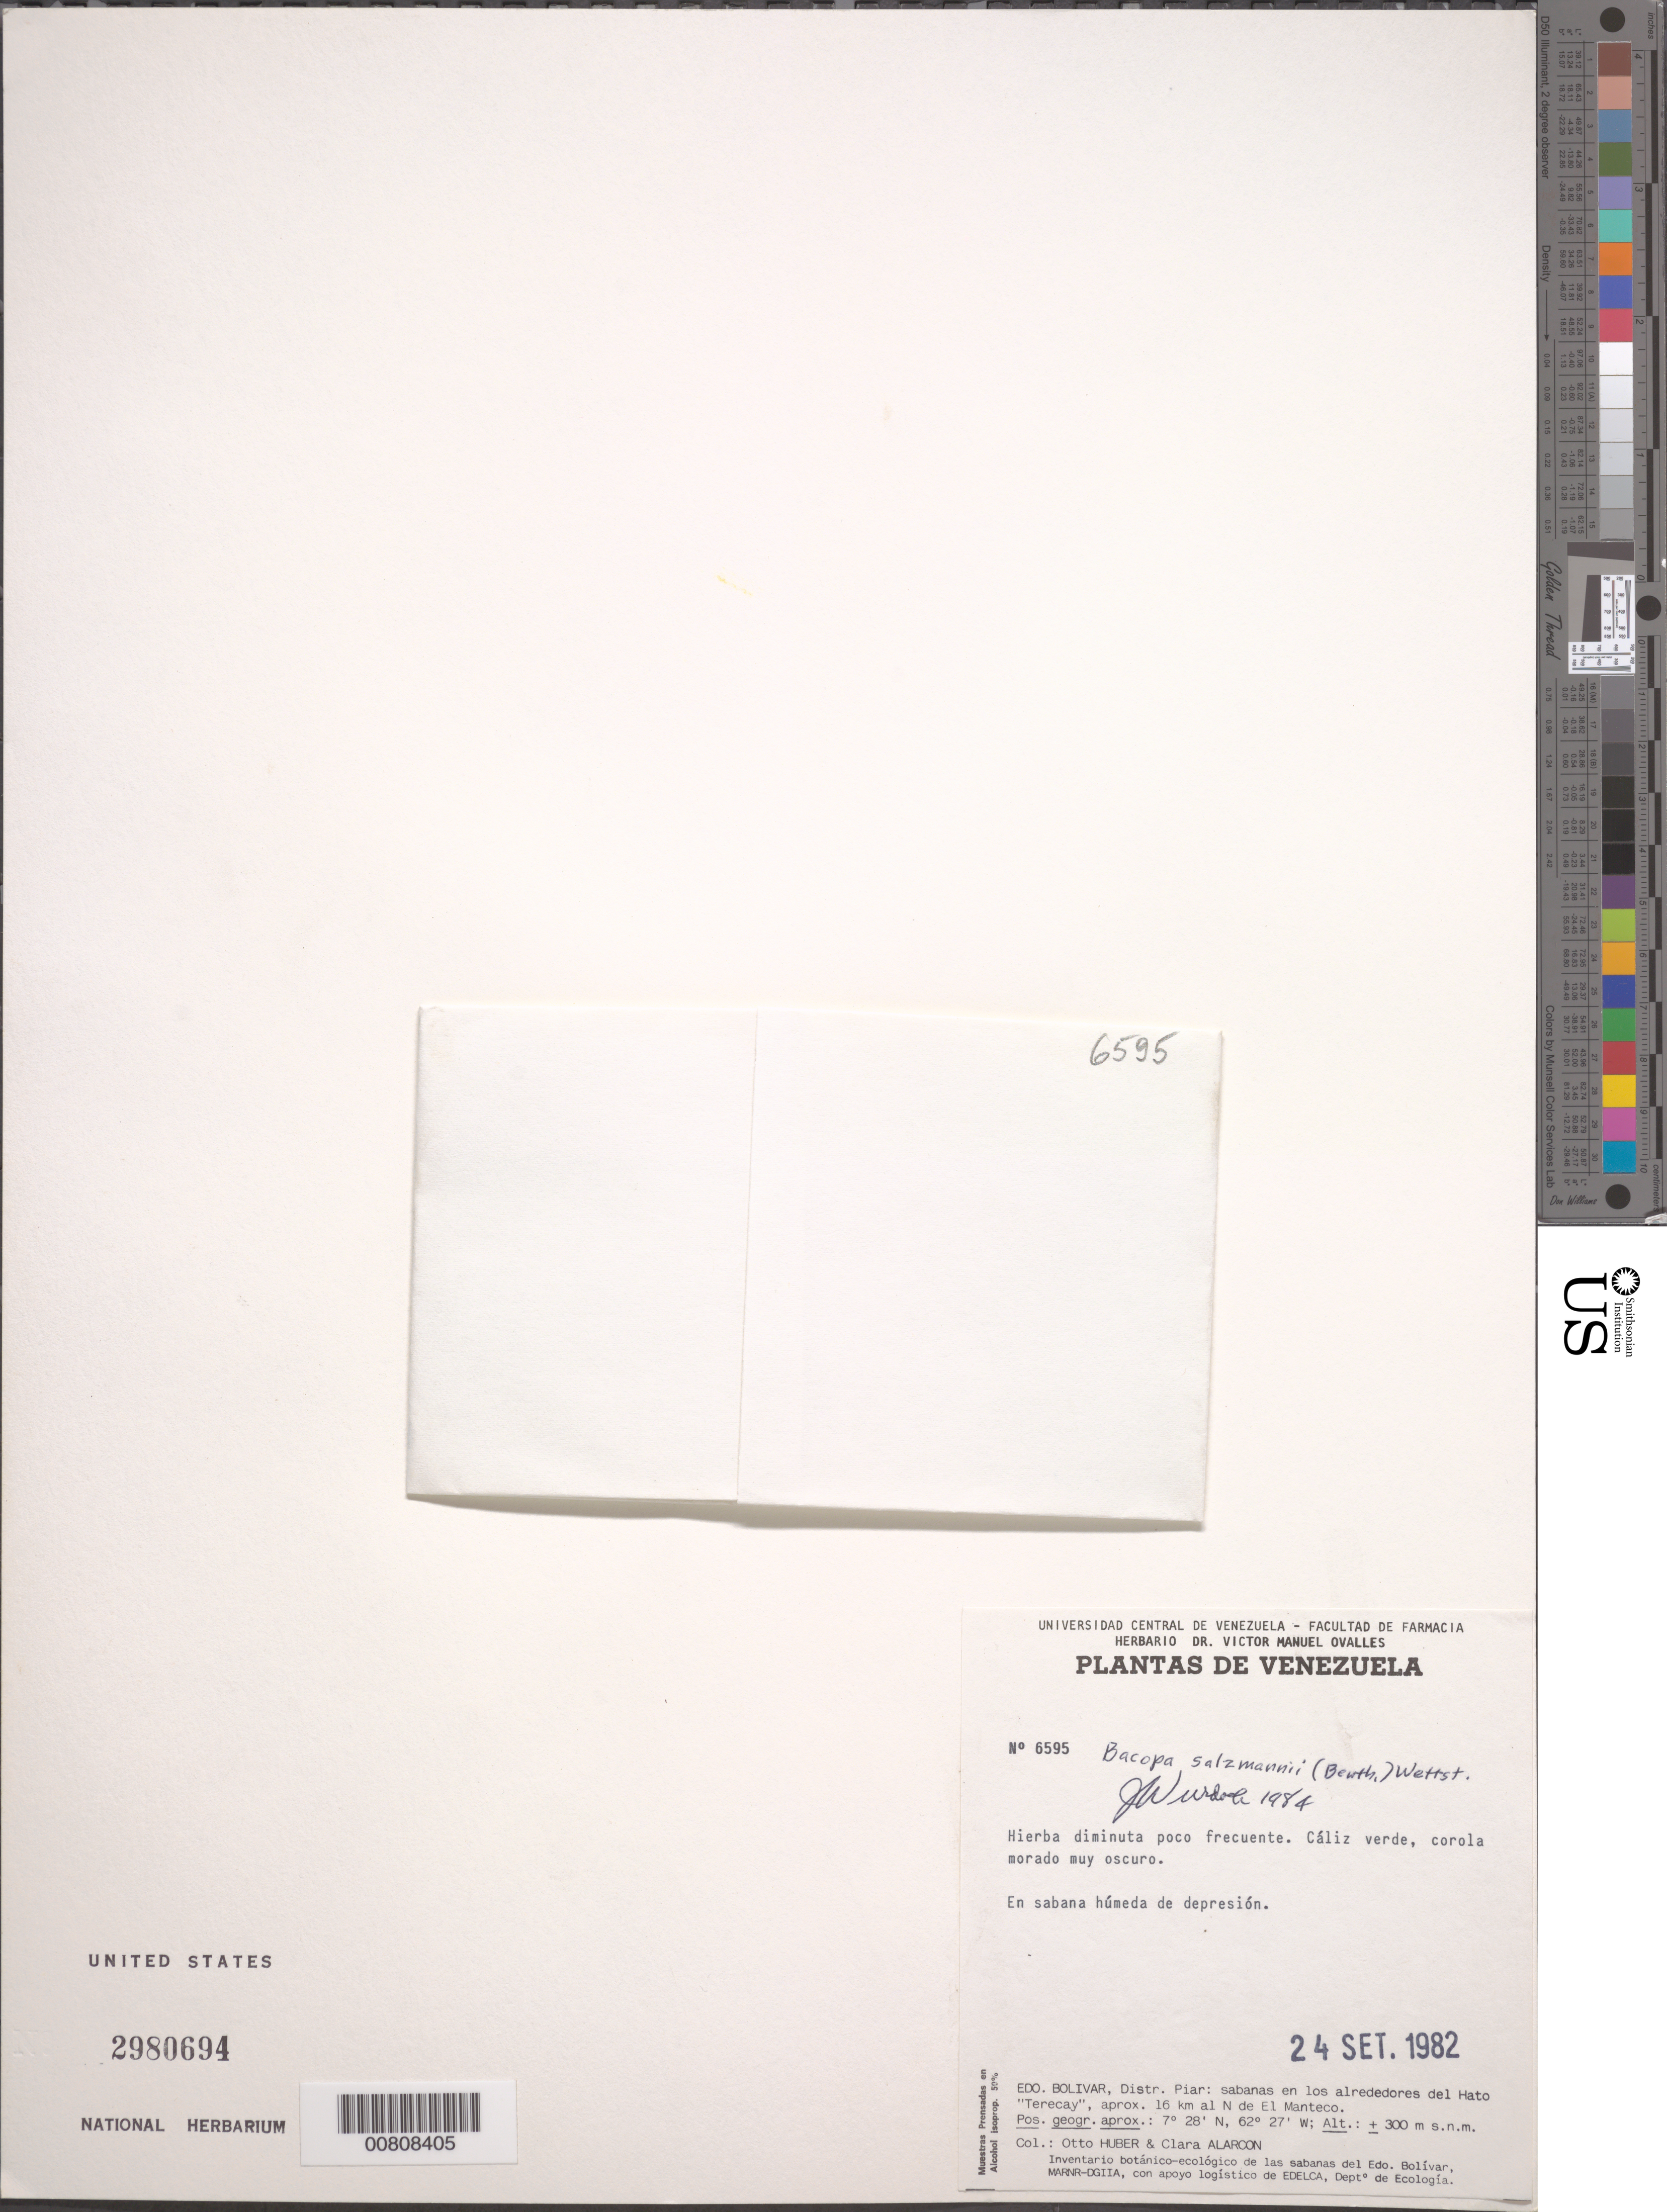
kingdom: Plantae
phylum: Tracheophyta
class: Magnoliopsida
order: Lamiales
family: Plantaginaceae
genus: Bacopa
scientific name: Bacopa salzmannii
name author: (Benth.) Wettst. ex Edwall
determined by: Wurdack, John J., (US), US (UNITED STATES)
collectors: O. Huber & C. Alarcon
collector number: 6595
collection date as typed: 24-Sep-82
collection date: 1982-09-24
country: Venezuela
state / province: Bolívar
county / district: Piar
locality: Hato "Terecay", aprox. 16 km N de El Manteco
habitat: Sabana húmeda de depresion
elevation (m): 300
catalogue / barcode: US 2980694